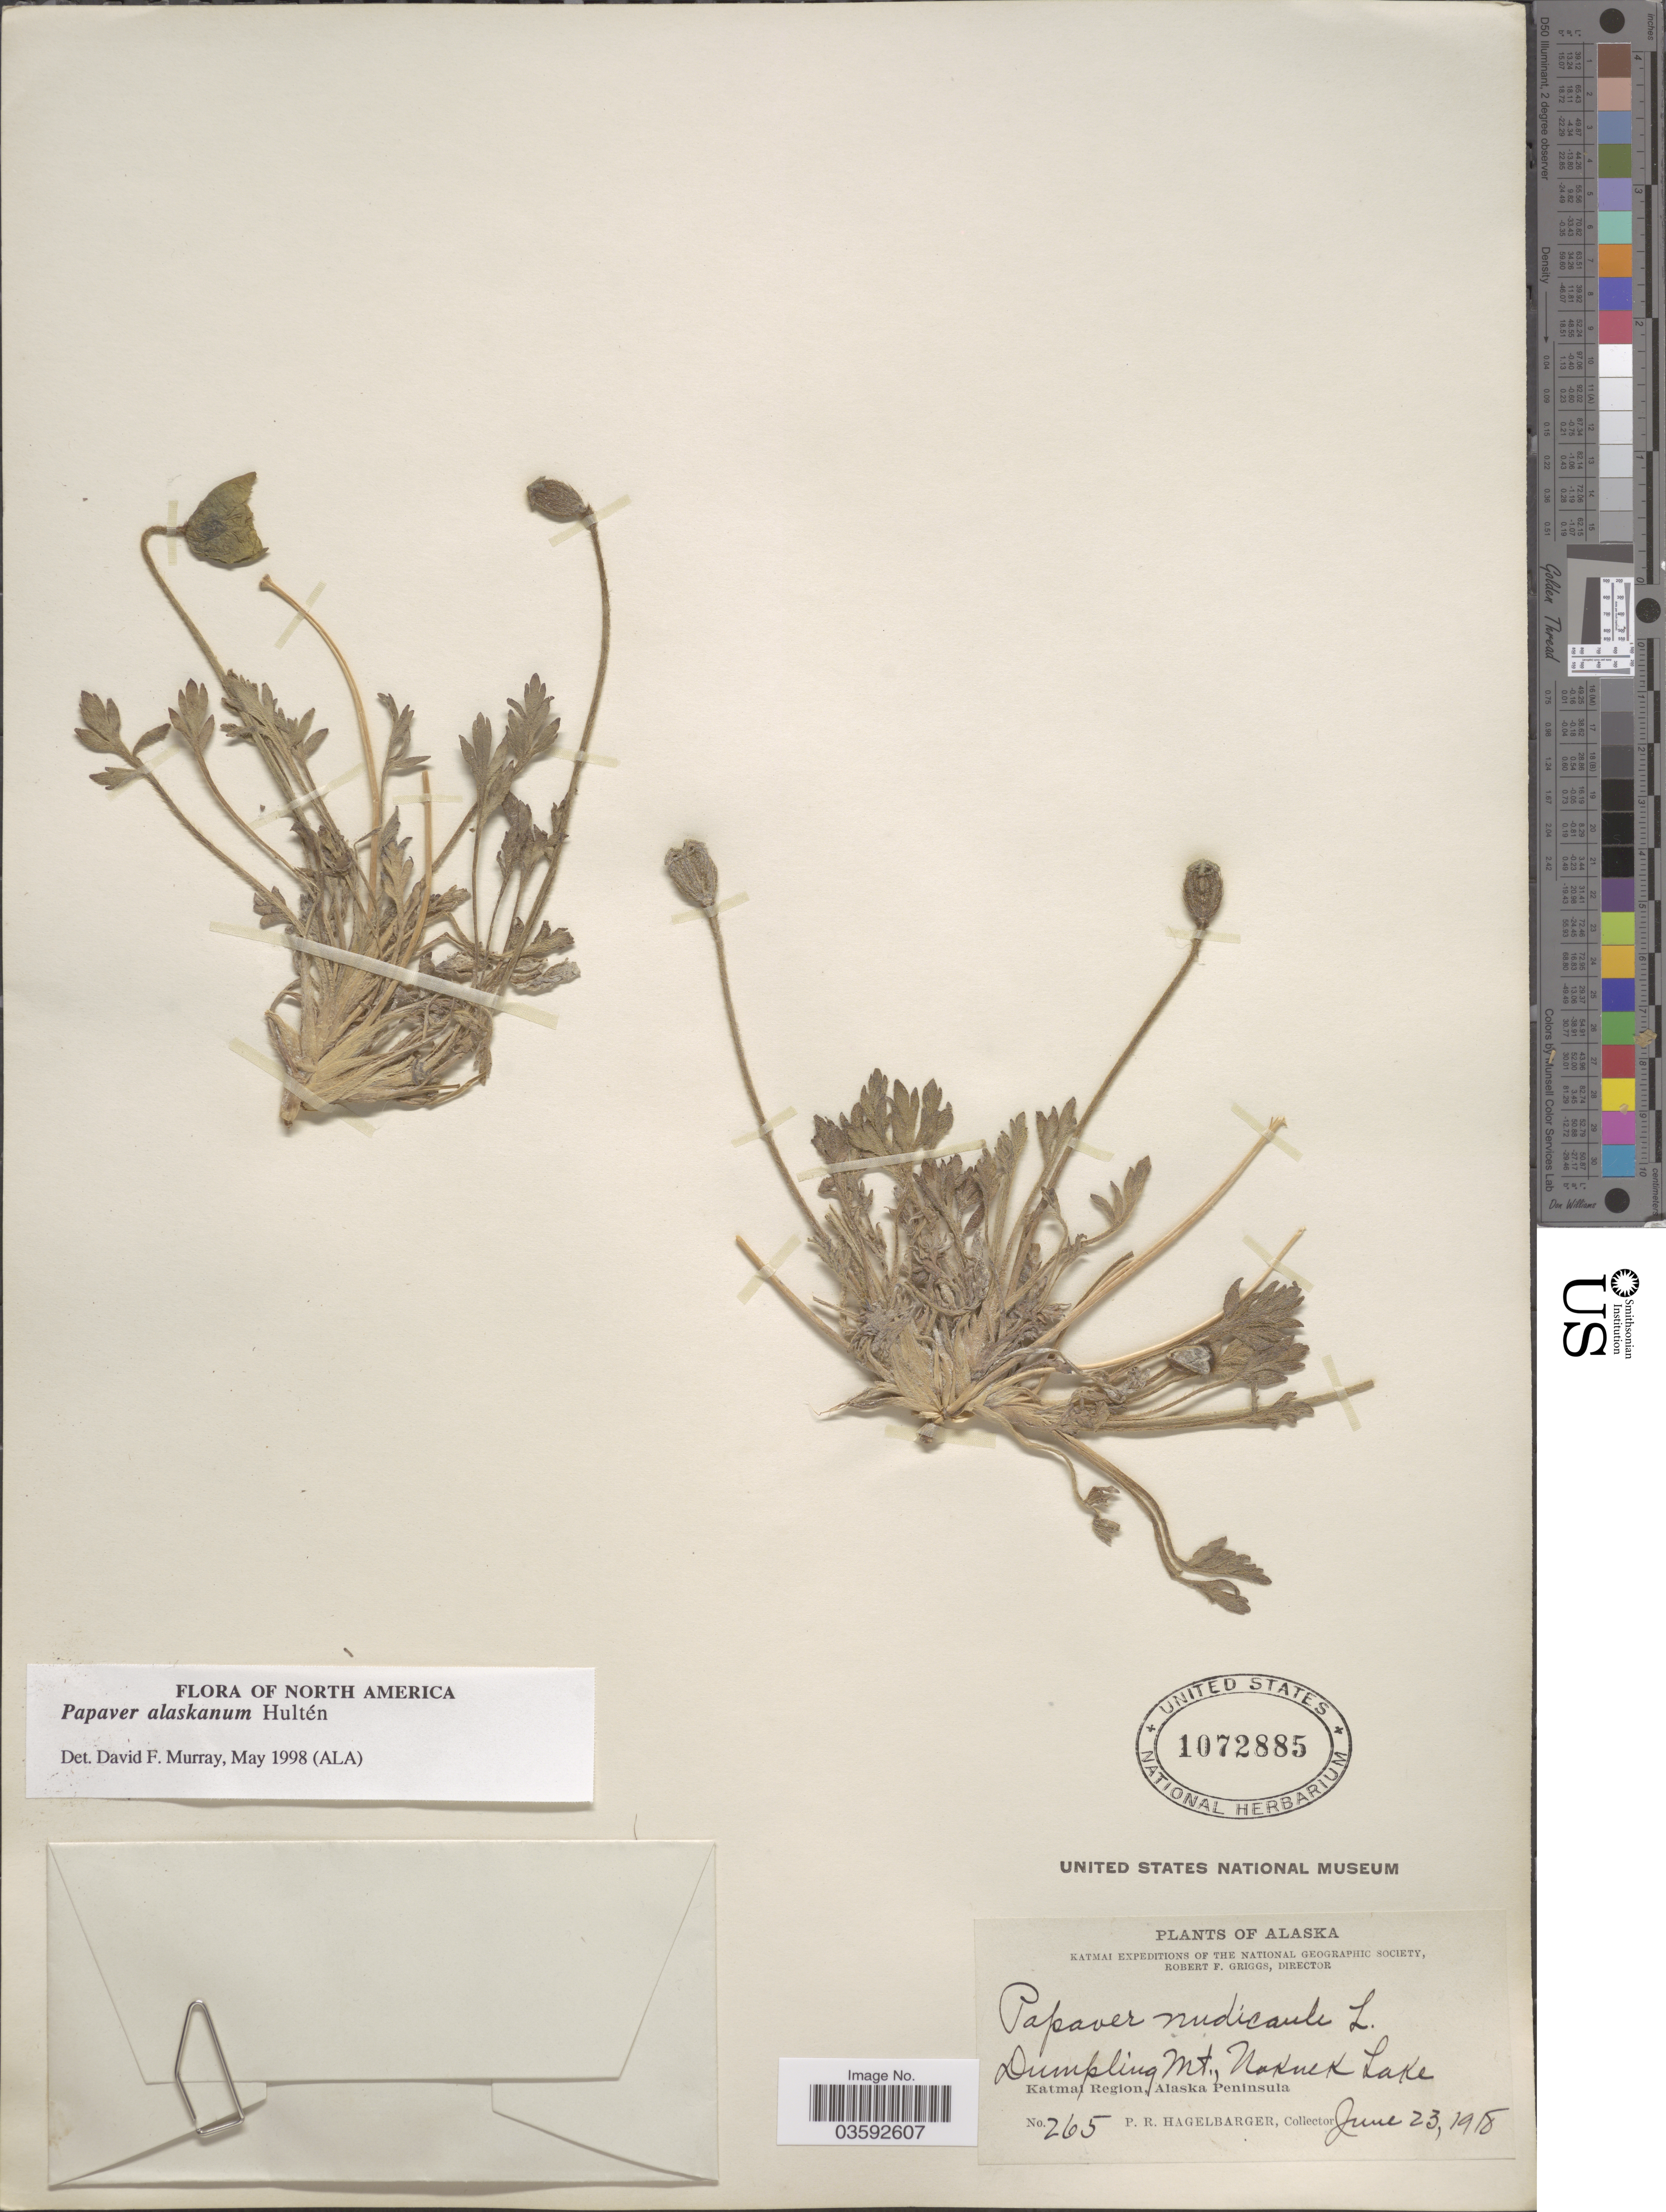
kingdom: Plantae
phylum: Tracheophyta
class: Magnoliopsida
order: Ranunculales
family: Papaveraceae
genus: Papaver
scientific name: Papaver alaskanum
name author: Hultén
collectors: P. Hagelbarger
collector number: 265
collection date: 1918-06-23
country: United States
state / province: Alaska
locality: Dumpling Mt., Naknuk Lake. Katmai Region, Alaska Peninsula.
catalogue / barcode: US 1072885